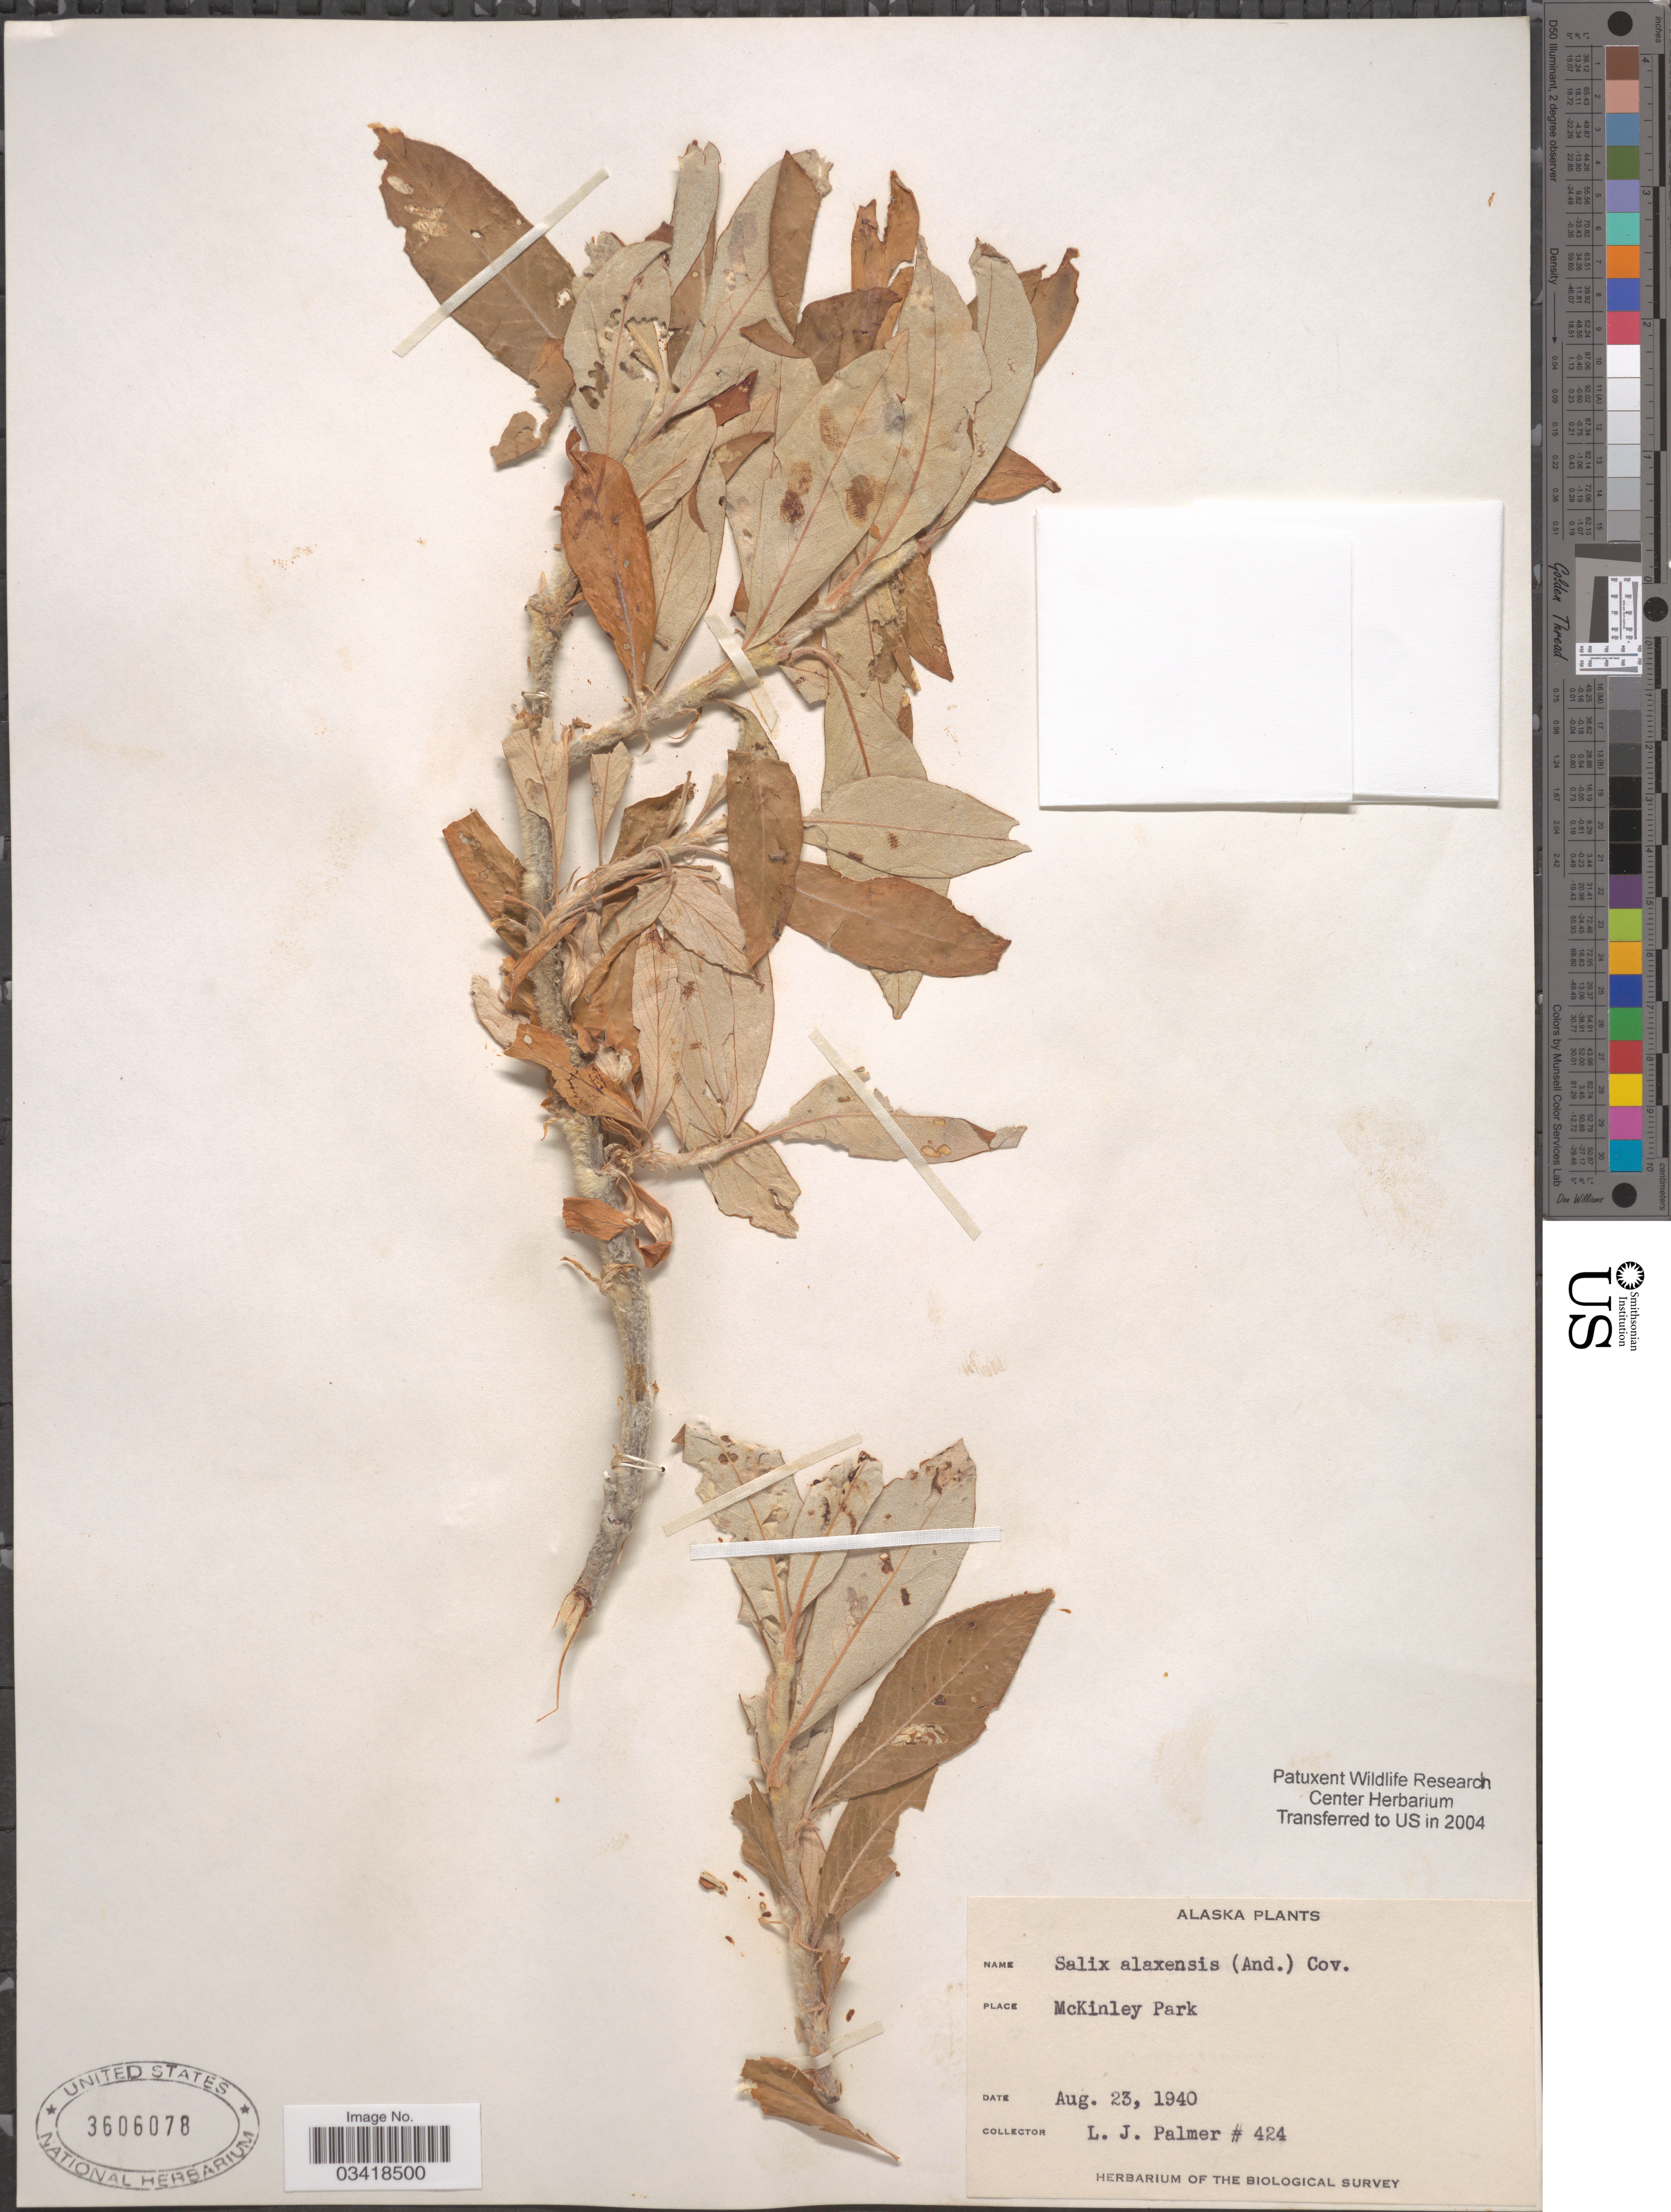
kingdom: Plantae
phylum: Tracheophyta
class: Magnoliopsida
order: Malpighiales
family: Salicaceae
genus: Salix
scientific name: Salix alaxensis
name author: (Andersson) Coville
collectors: L. J. Palmer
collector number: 424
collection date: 1940-08-23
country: United States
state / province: Alaska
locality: McKinley Park.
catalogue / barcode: US 3606078